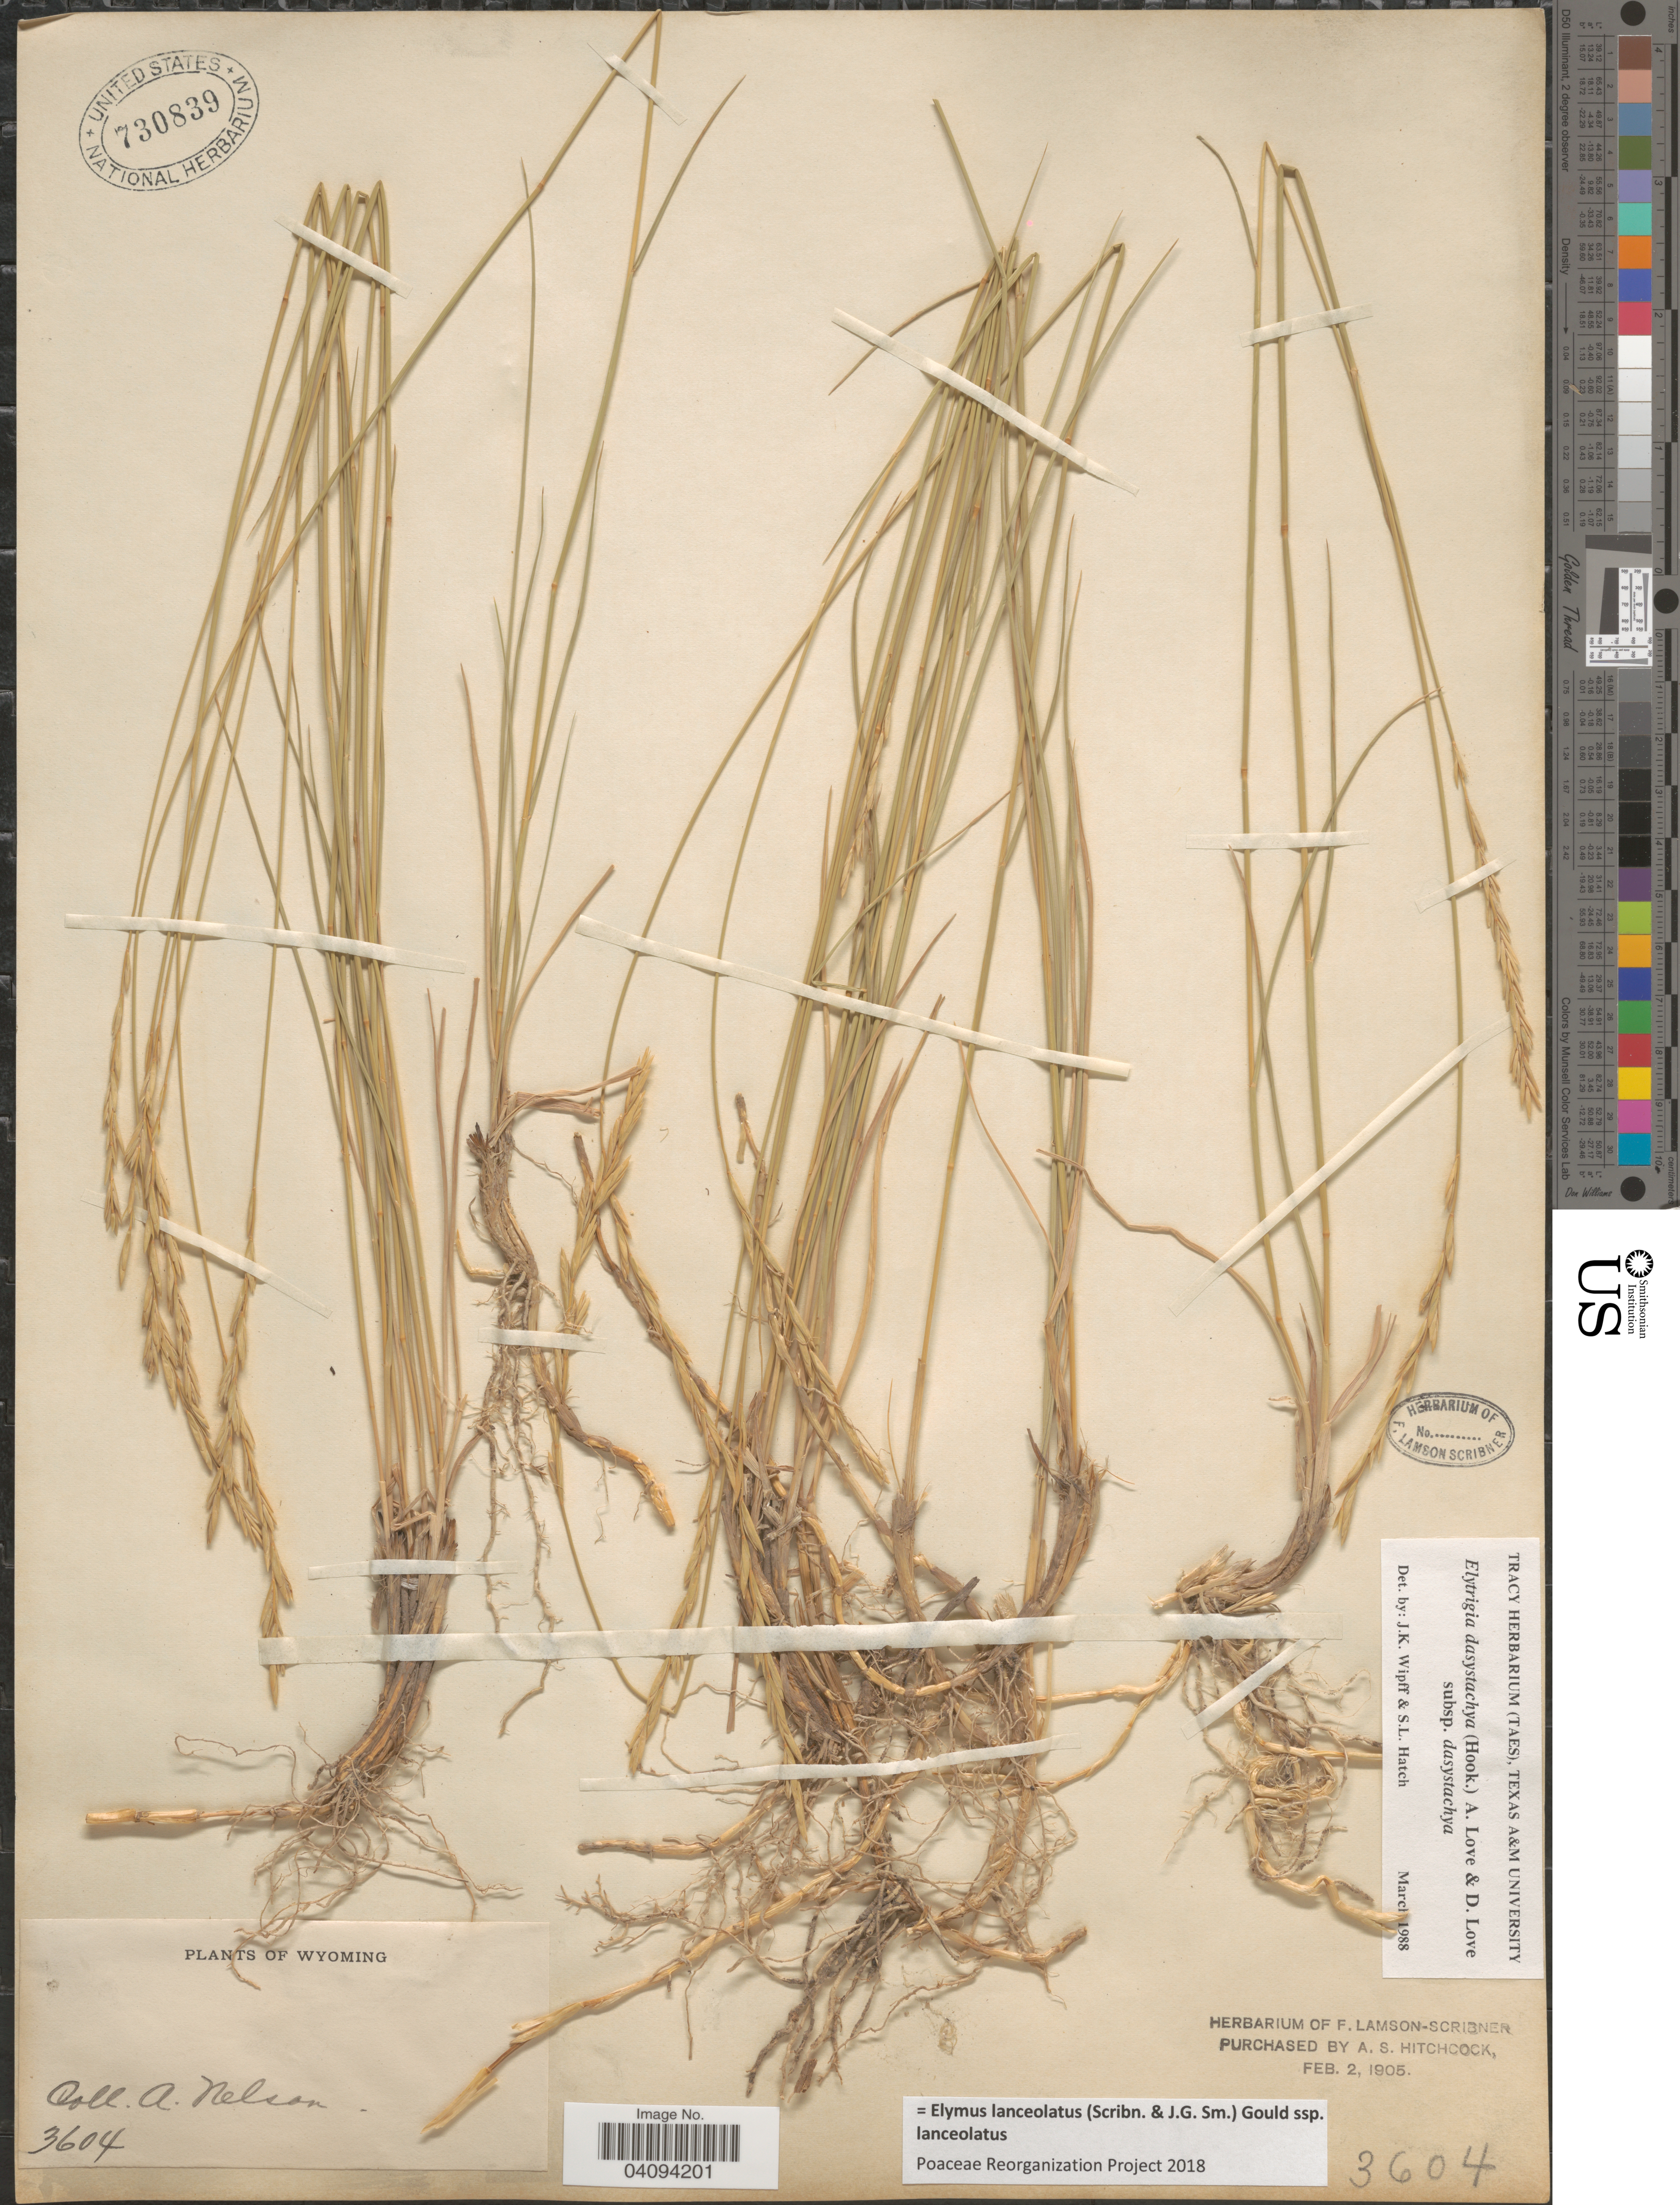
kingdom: Plantae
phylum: Tracheophyta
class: Liliopsida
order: Poales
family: Poaceae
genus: Elymus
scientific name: Elymus lanceolatus subsp. lanceolatus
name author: (Scribn. & J.G. Sm.) Gould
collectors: A. Nelson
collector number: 3604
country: United States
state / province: Wyoming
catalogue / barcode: US 730839